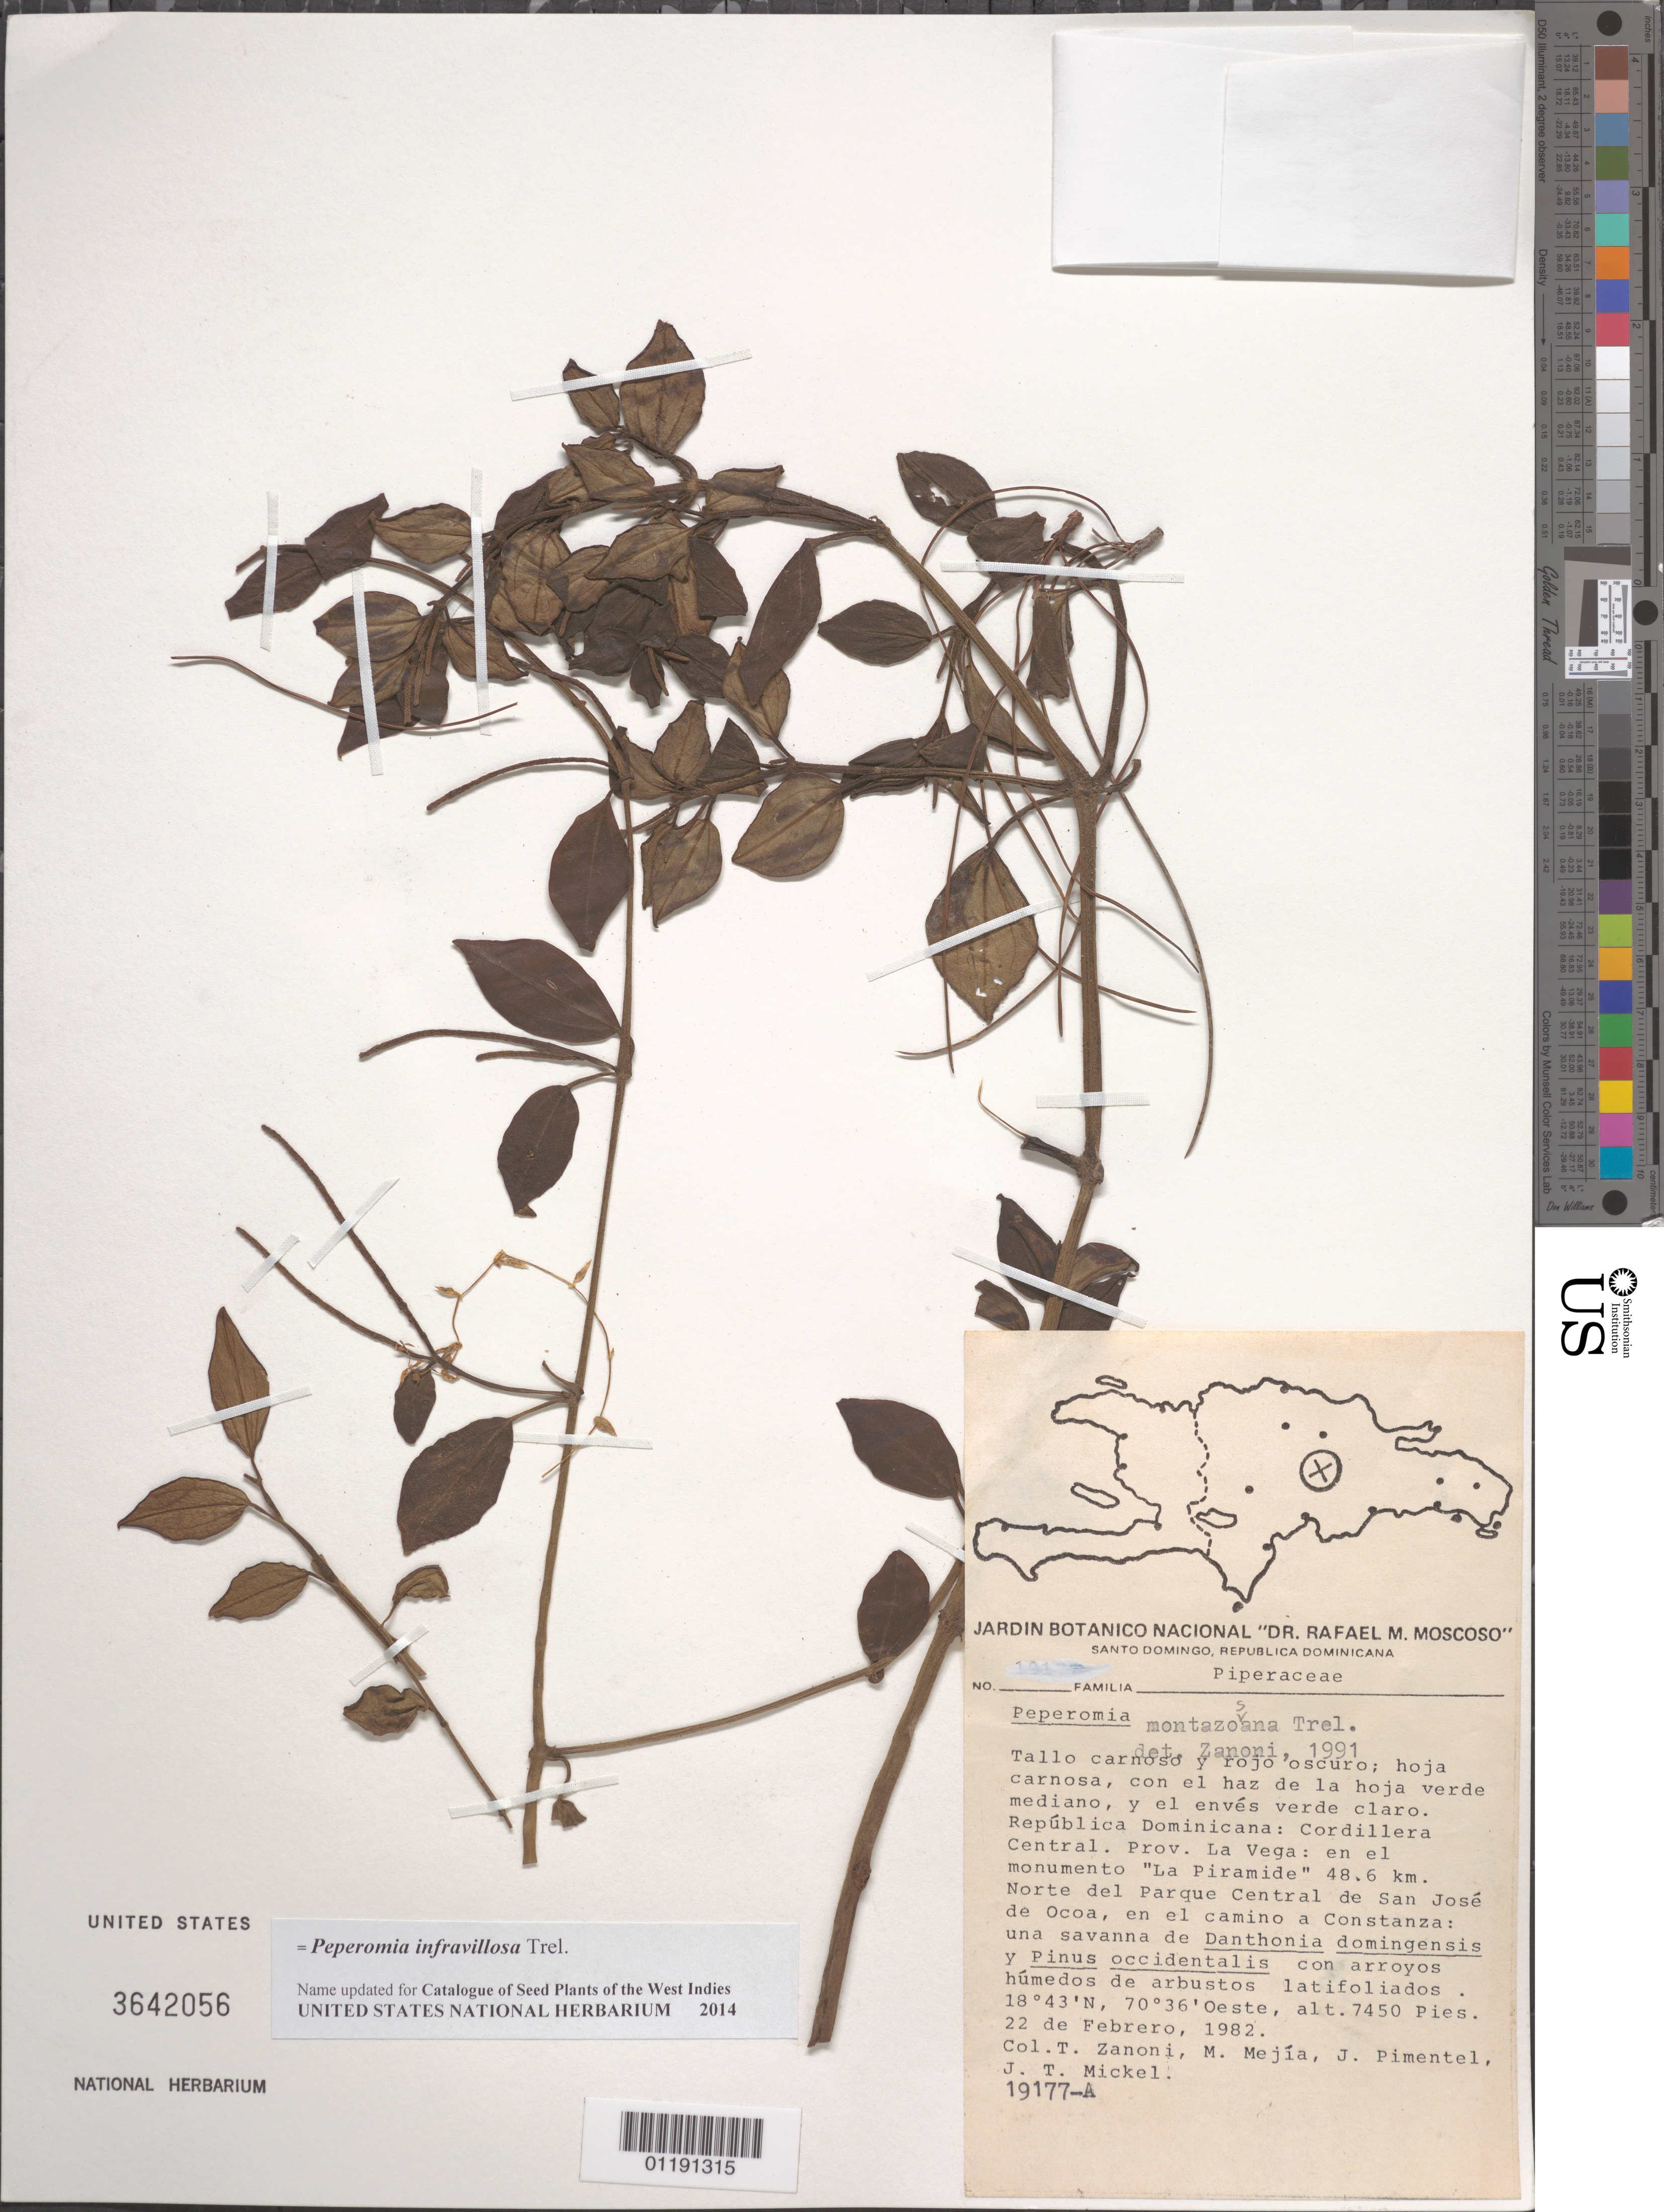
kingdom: Plantae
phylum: Tracheophyta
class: Magnoliopsida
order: Piperales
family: Piperaceae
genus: Peperomia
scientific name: Peperomia infravillosa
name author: Trel.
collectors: T. A. Zanoni, M. Mejia, J. Pimentel & J. T. Mickel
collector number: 19177-A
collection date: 1982-02-22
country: Dominican Republic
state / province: La Vega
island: Hispaniola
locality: Cordillera Central: on the monument "La Piramide" 48. 6 km. N of Parque Central de San José de Ocoa, on the road to Constanza.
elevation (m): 2271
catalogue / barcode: US 3642056